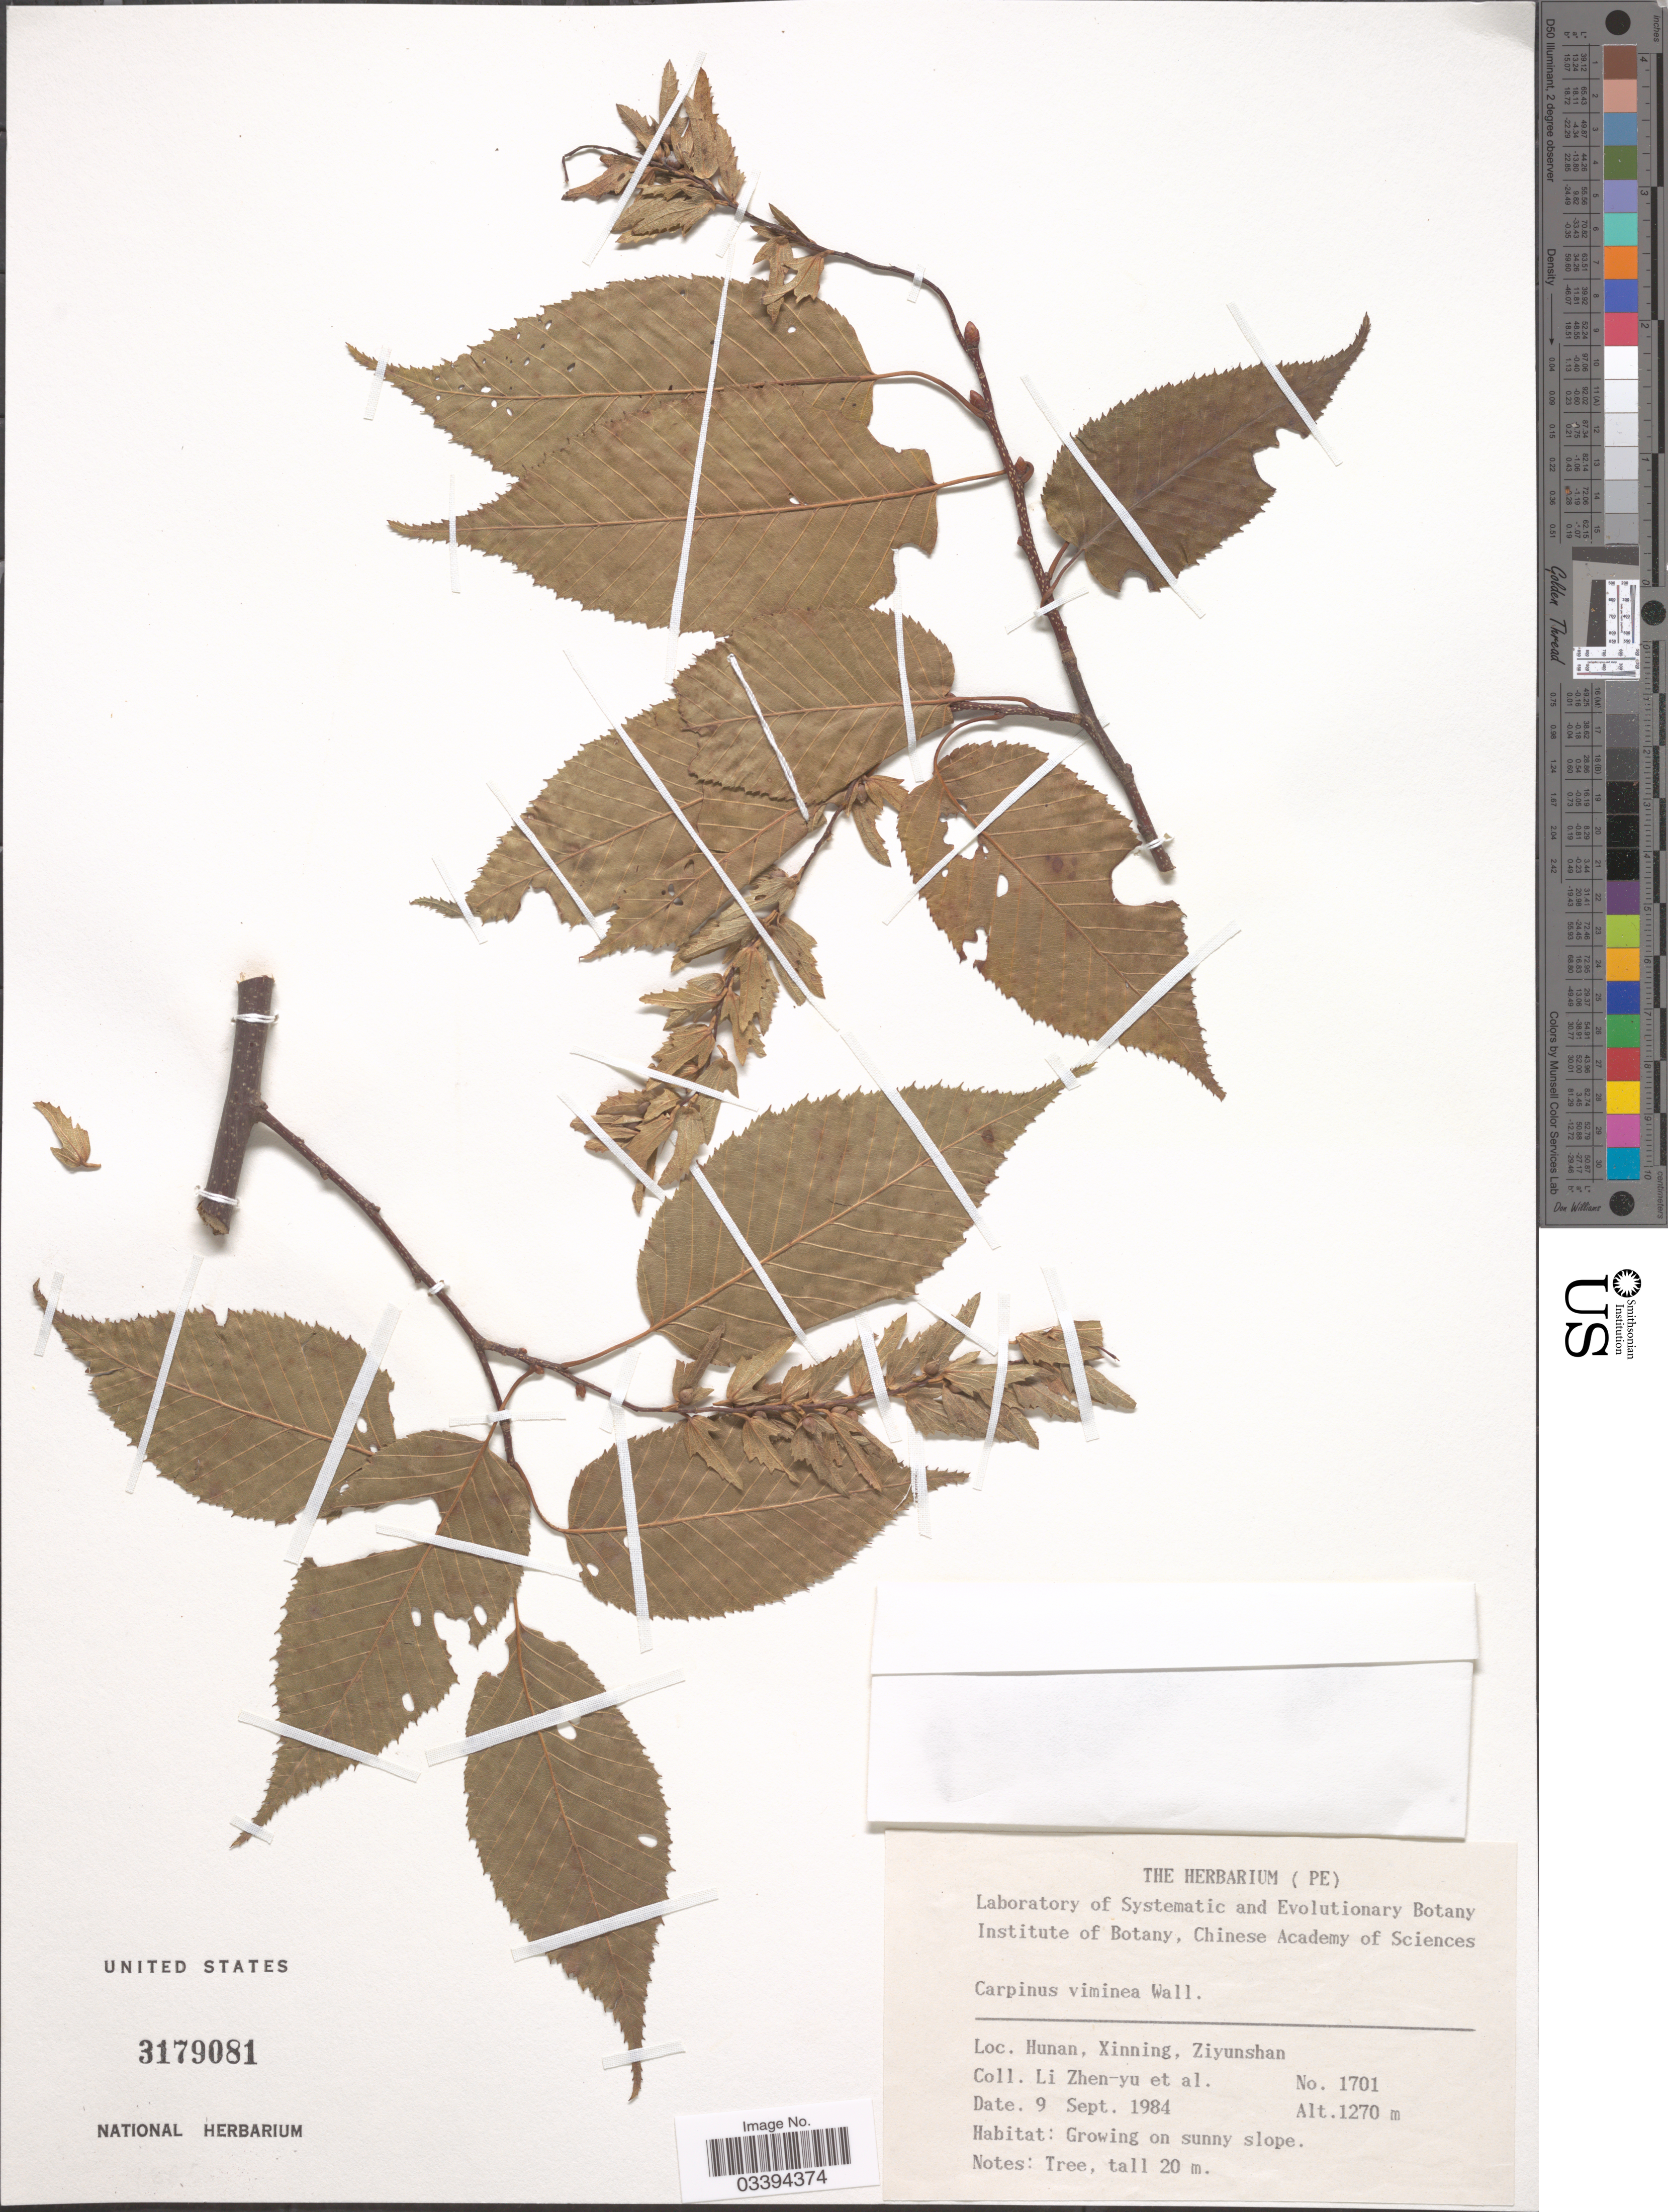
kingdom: Plantae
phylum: Tracheophyta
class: Magnoliopsida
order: Fagales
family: Betulaceae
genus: Carpinus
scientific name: Carpinus viminea var. viminea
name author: Lindl. ex Wall.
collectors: Z. Y. Li & et al.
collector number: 1701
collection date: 1984-09-09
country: China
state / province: Hunan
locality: Xinning, Ziyunshan.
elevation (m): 1270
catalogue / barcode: US 3179081